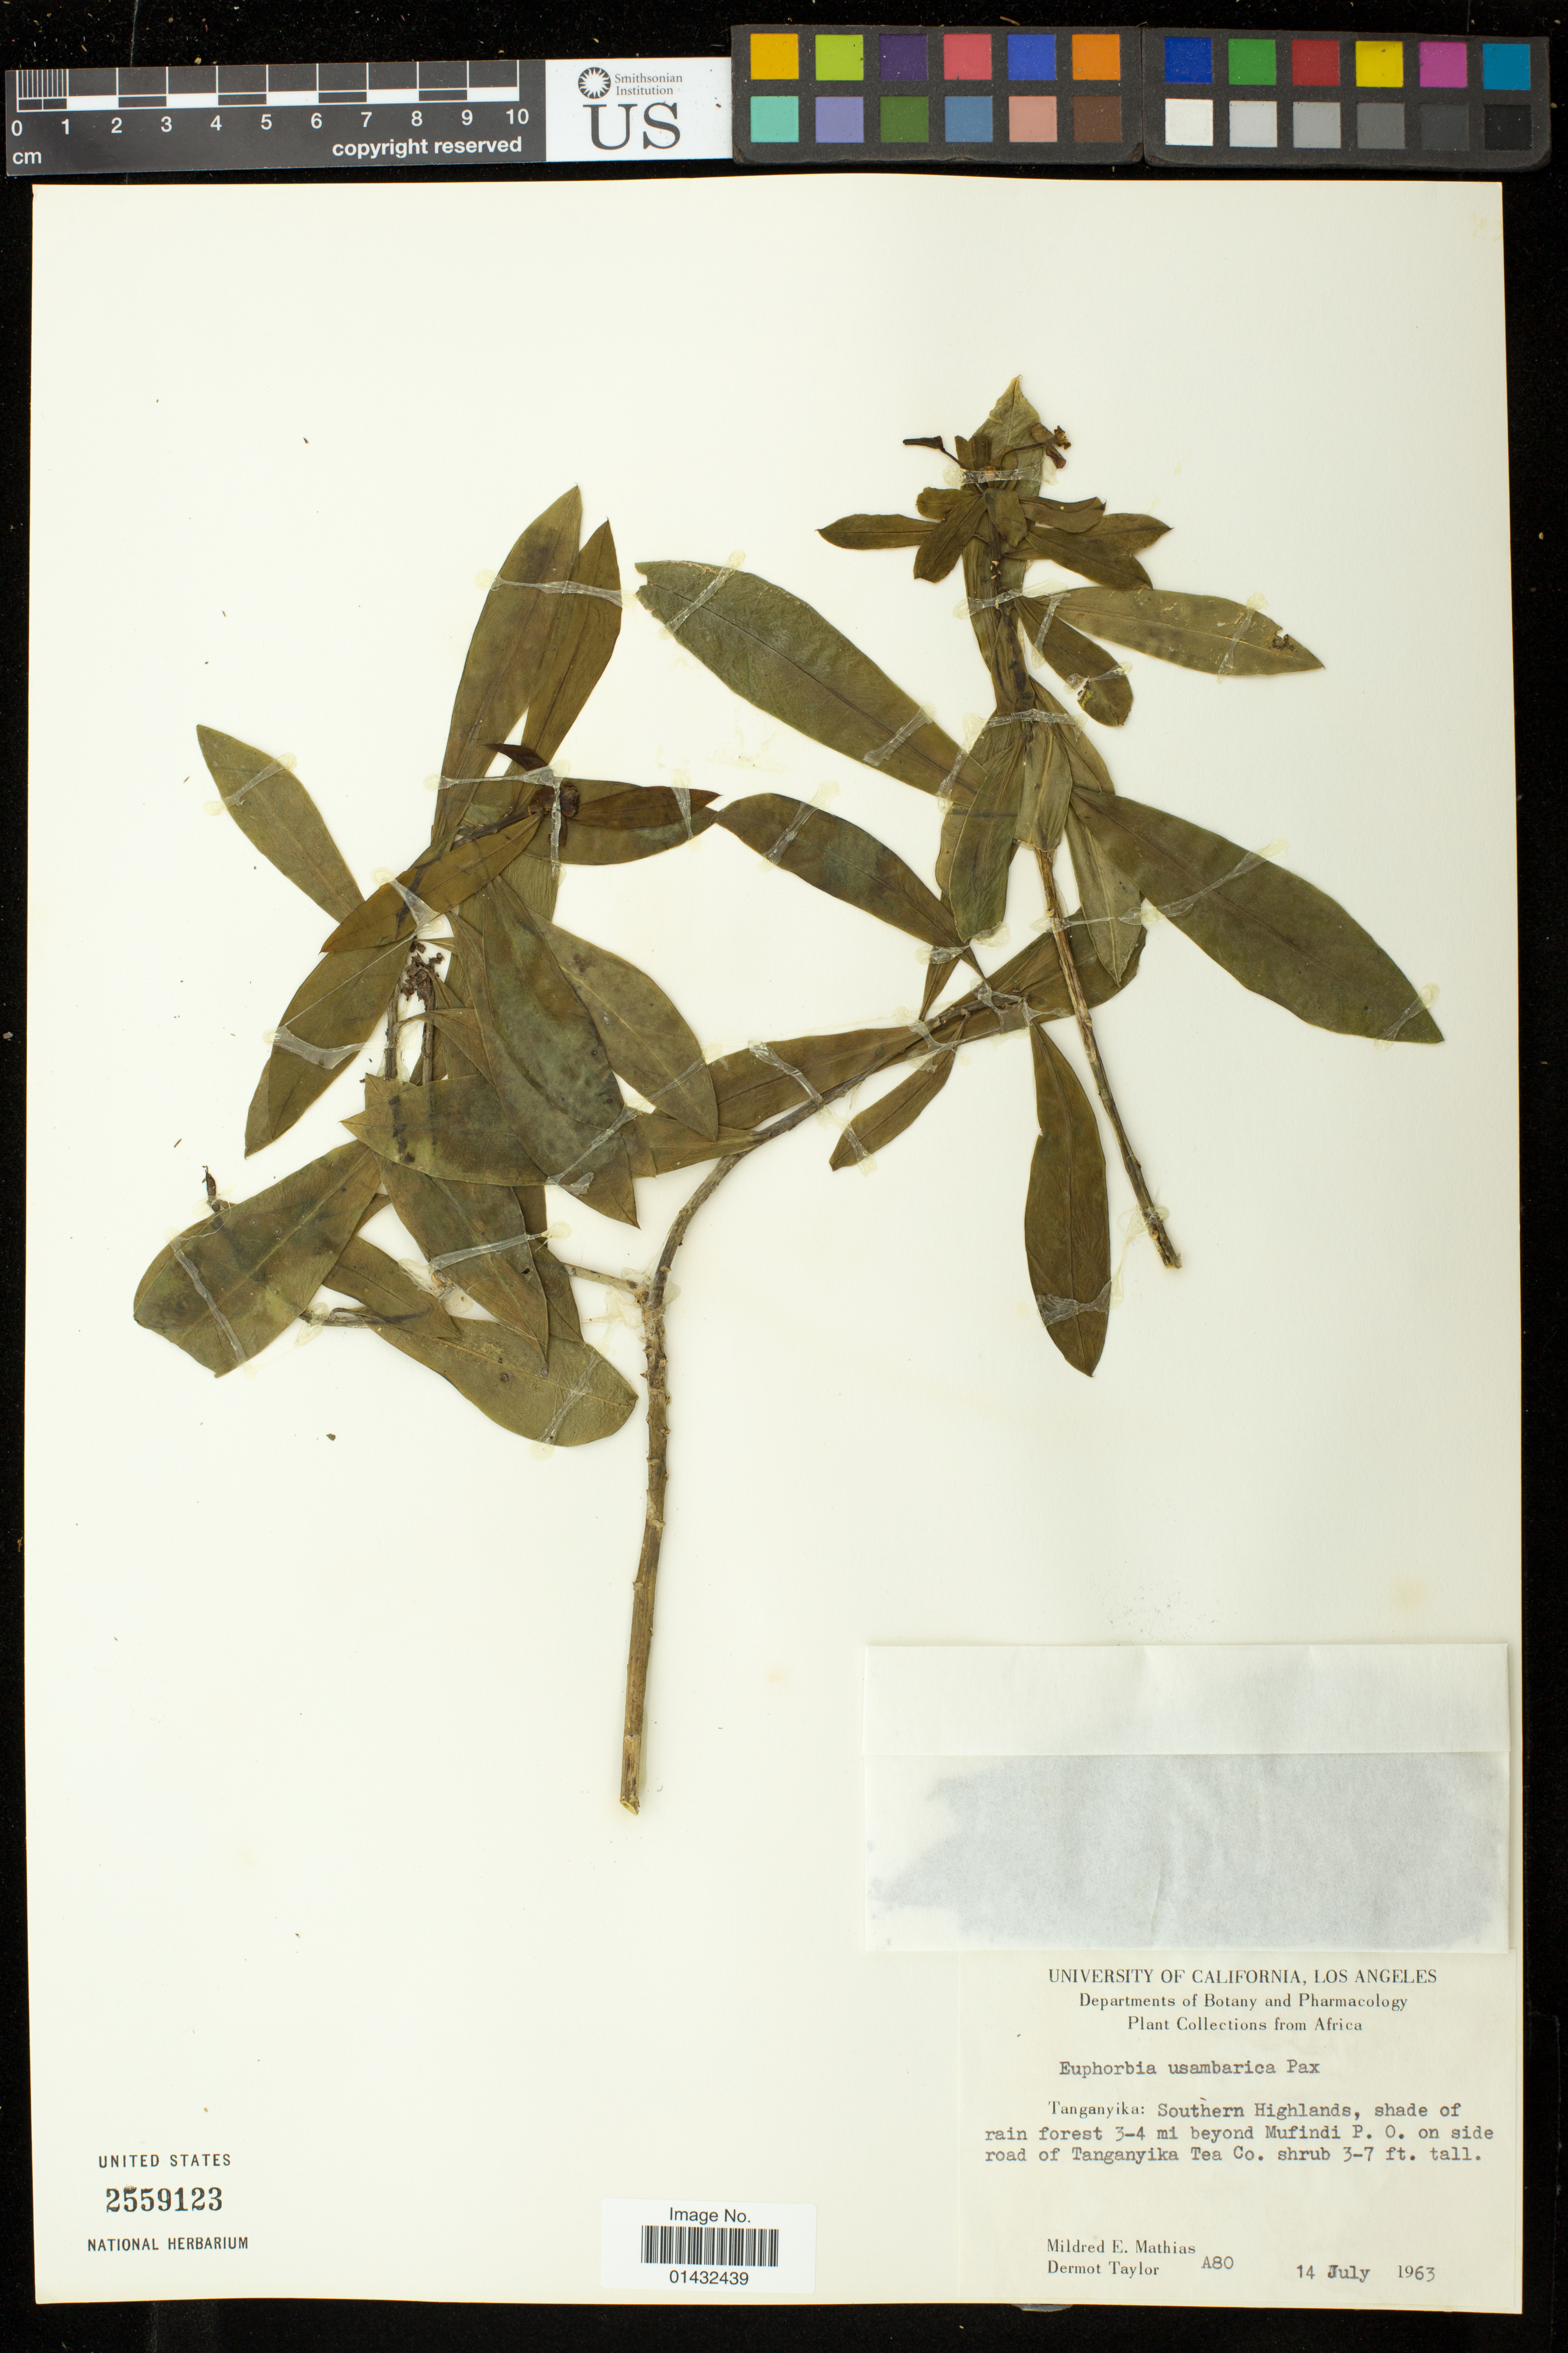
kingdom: Plantae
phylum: Tracheophyta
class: Magnoliopsida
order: Malpighiales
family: Euphorbiaceae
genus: Euphorbia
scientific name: Euphorbia usambarica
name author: Pax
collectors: M. E. Mathias & D. Taylor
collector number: A80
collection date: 1963-07-14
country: Tanzania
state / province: Iringa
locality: Southern Highlands, shade of rainforest 3-4 mi. beyond Mufindi P. O. on side road of Tanganyika Tea Co.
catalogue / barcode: US 2559123